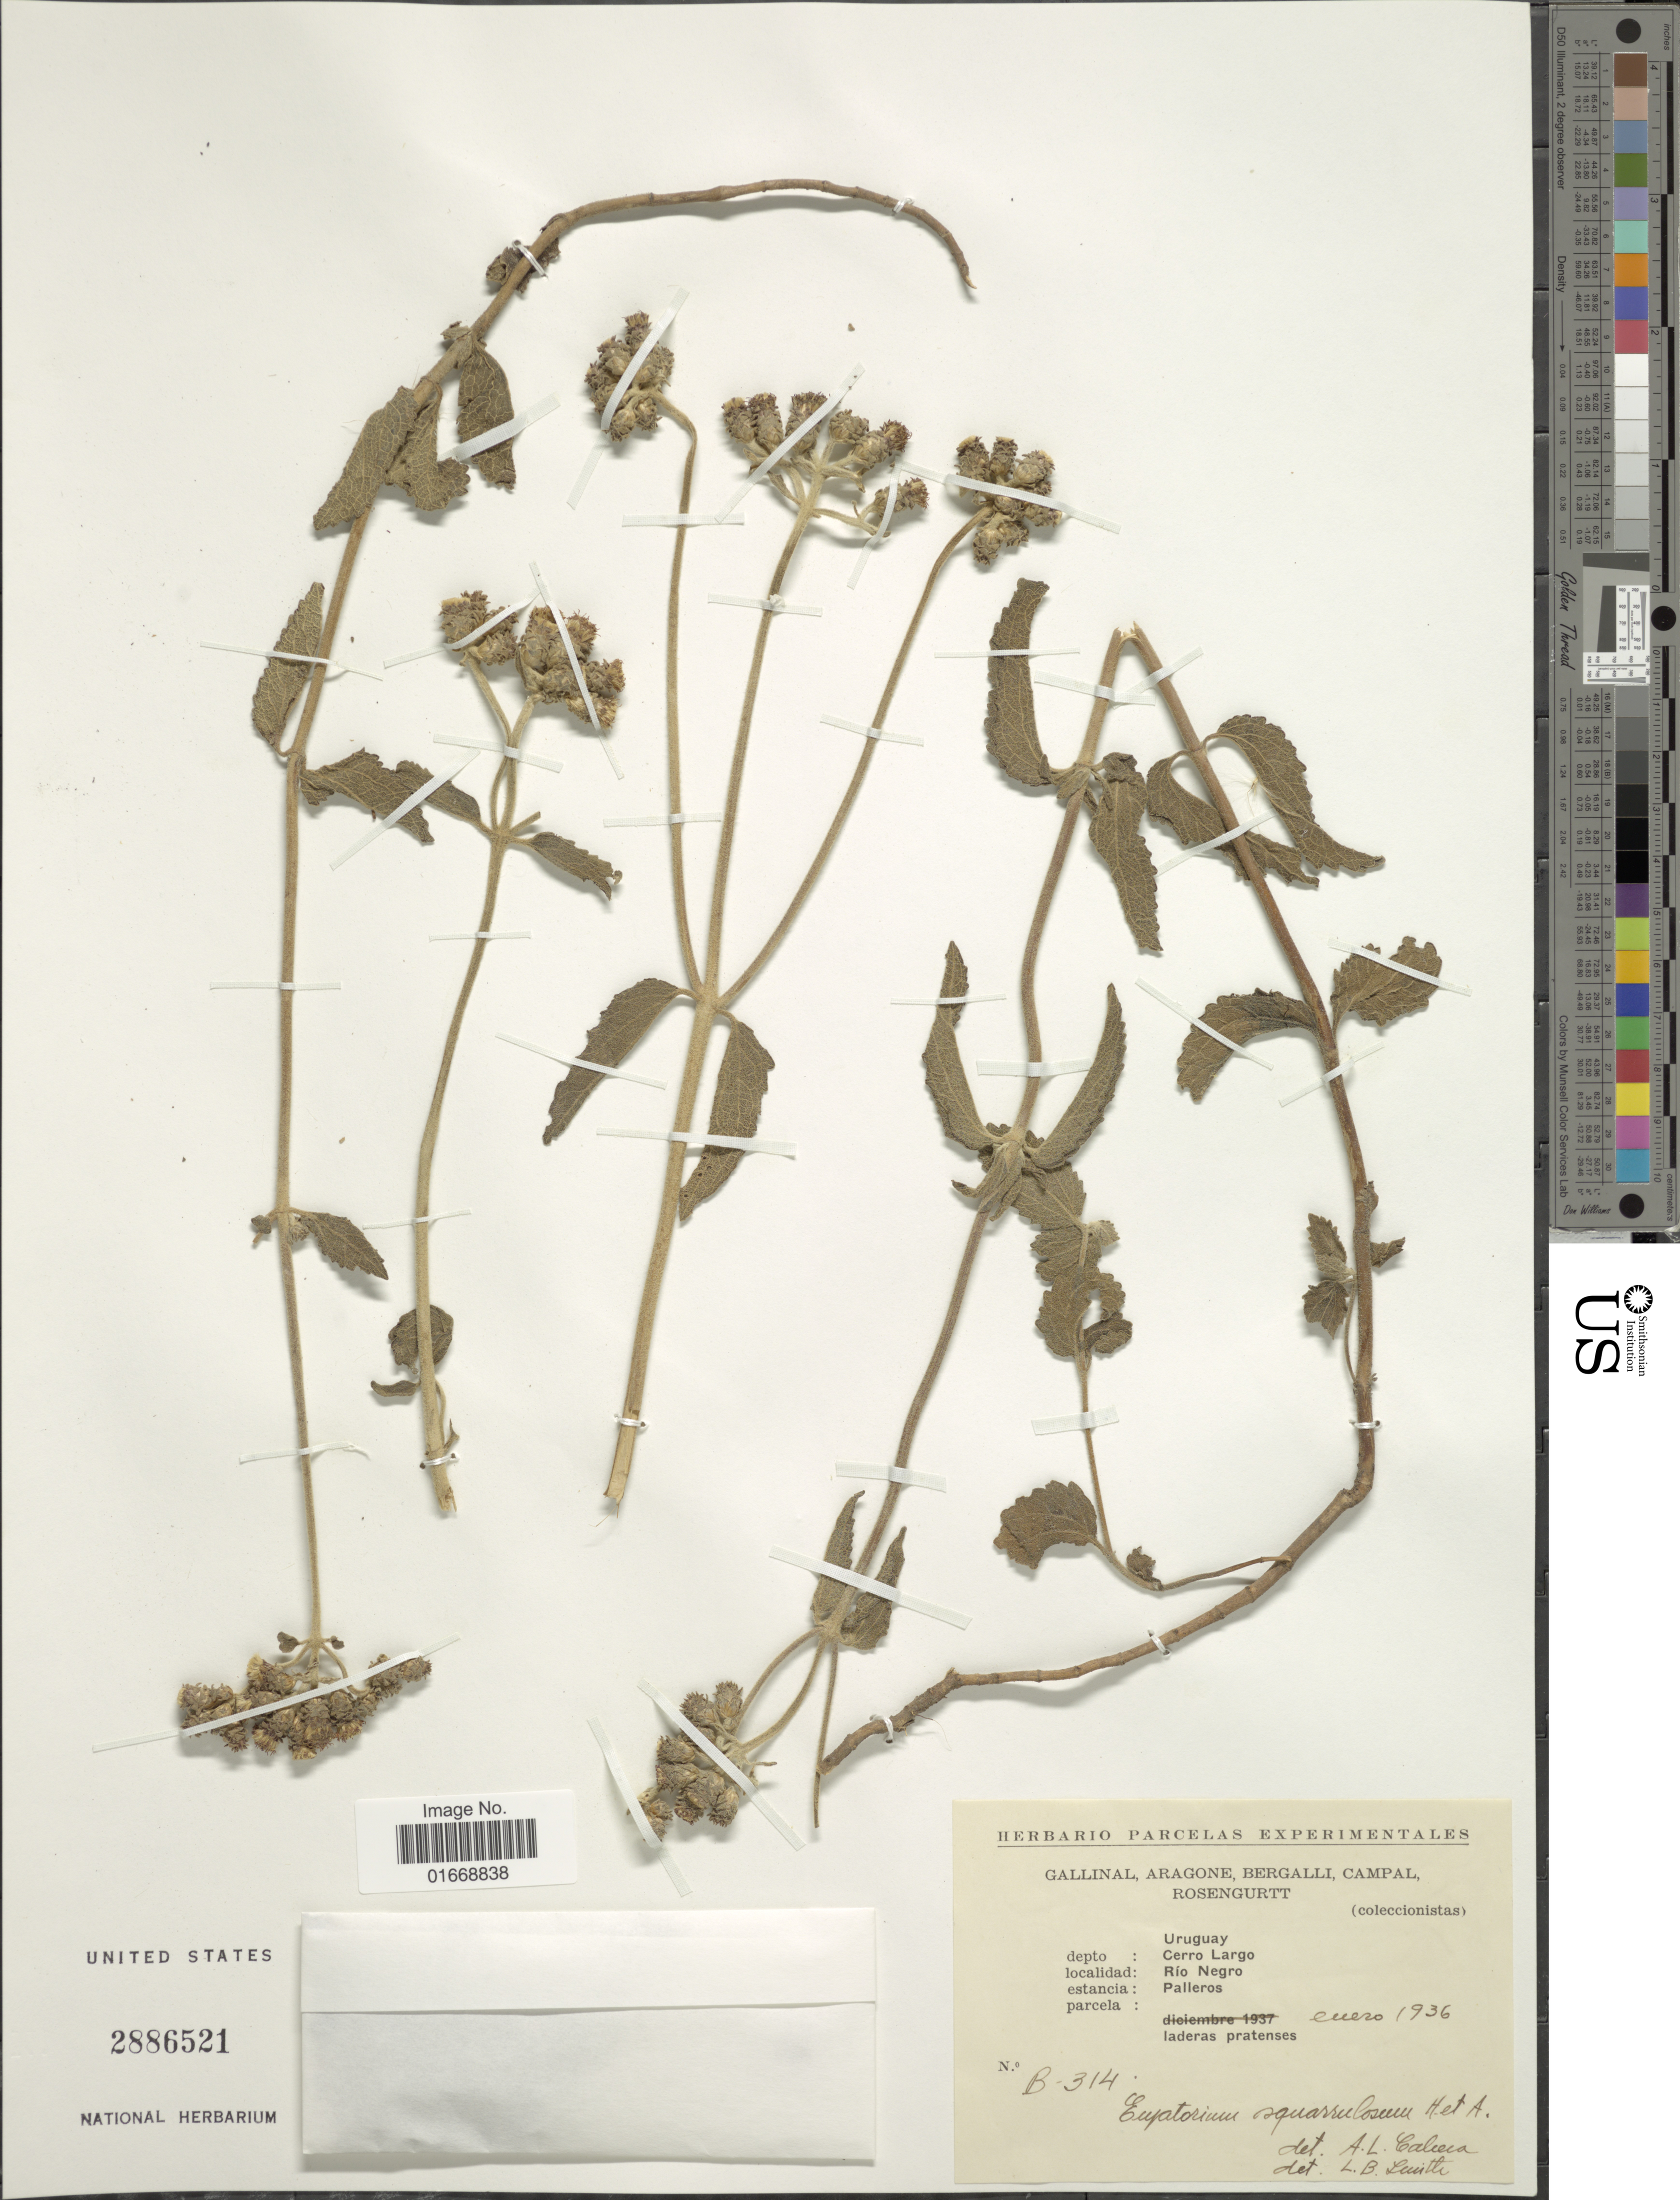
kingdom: Plantae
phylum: Tracheophyta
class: Magnoliopsida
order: Asterales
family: Asteraceae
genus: Chromolaena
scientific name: Chromolaena squarrulosa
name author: (Hook. & Arn.) R.M. King & H. Rob.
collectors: -. Gallinal, -- Aragone, -- Bergalli, -- Campal & Rosengurtt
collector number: B-314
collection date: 1936-01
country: Uruguay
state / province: Cerro Largo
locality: Rio Negro, estancia Palleros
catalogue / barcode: US 2886521